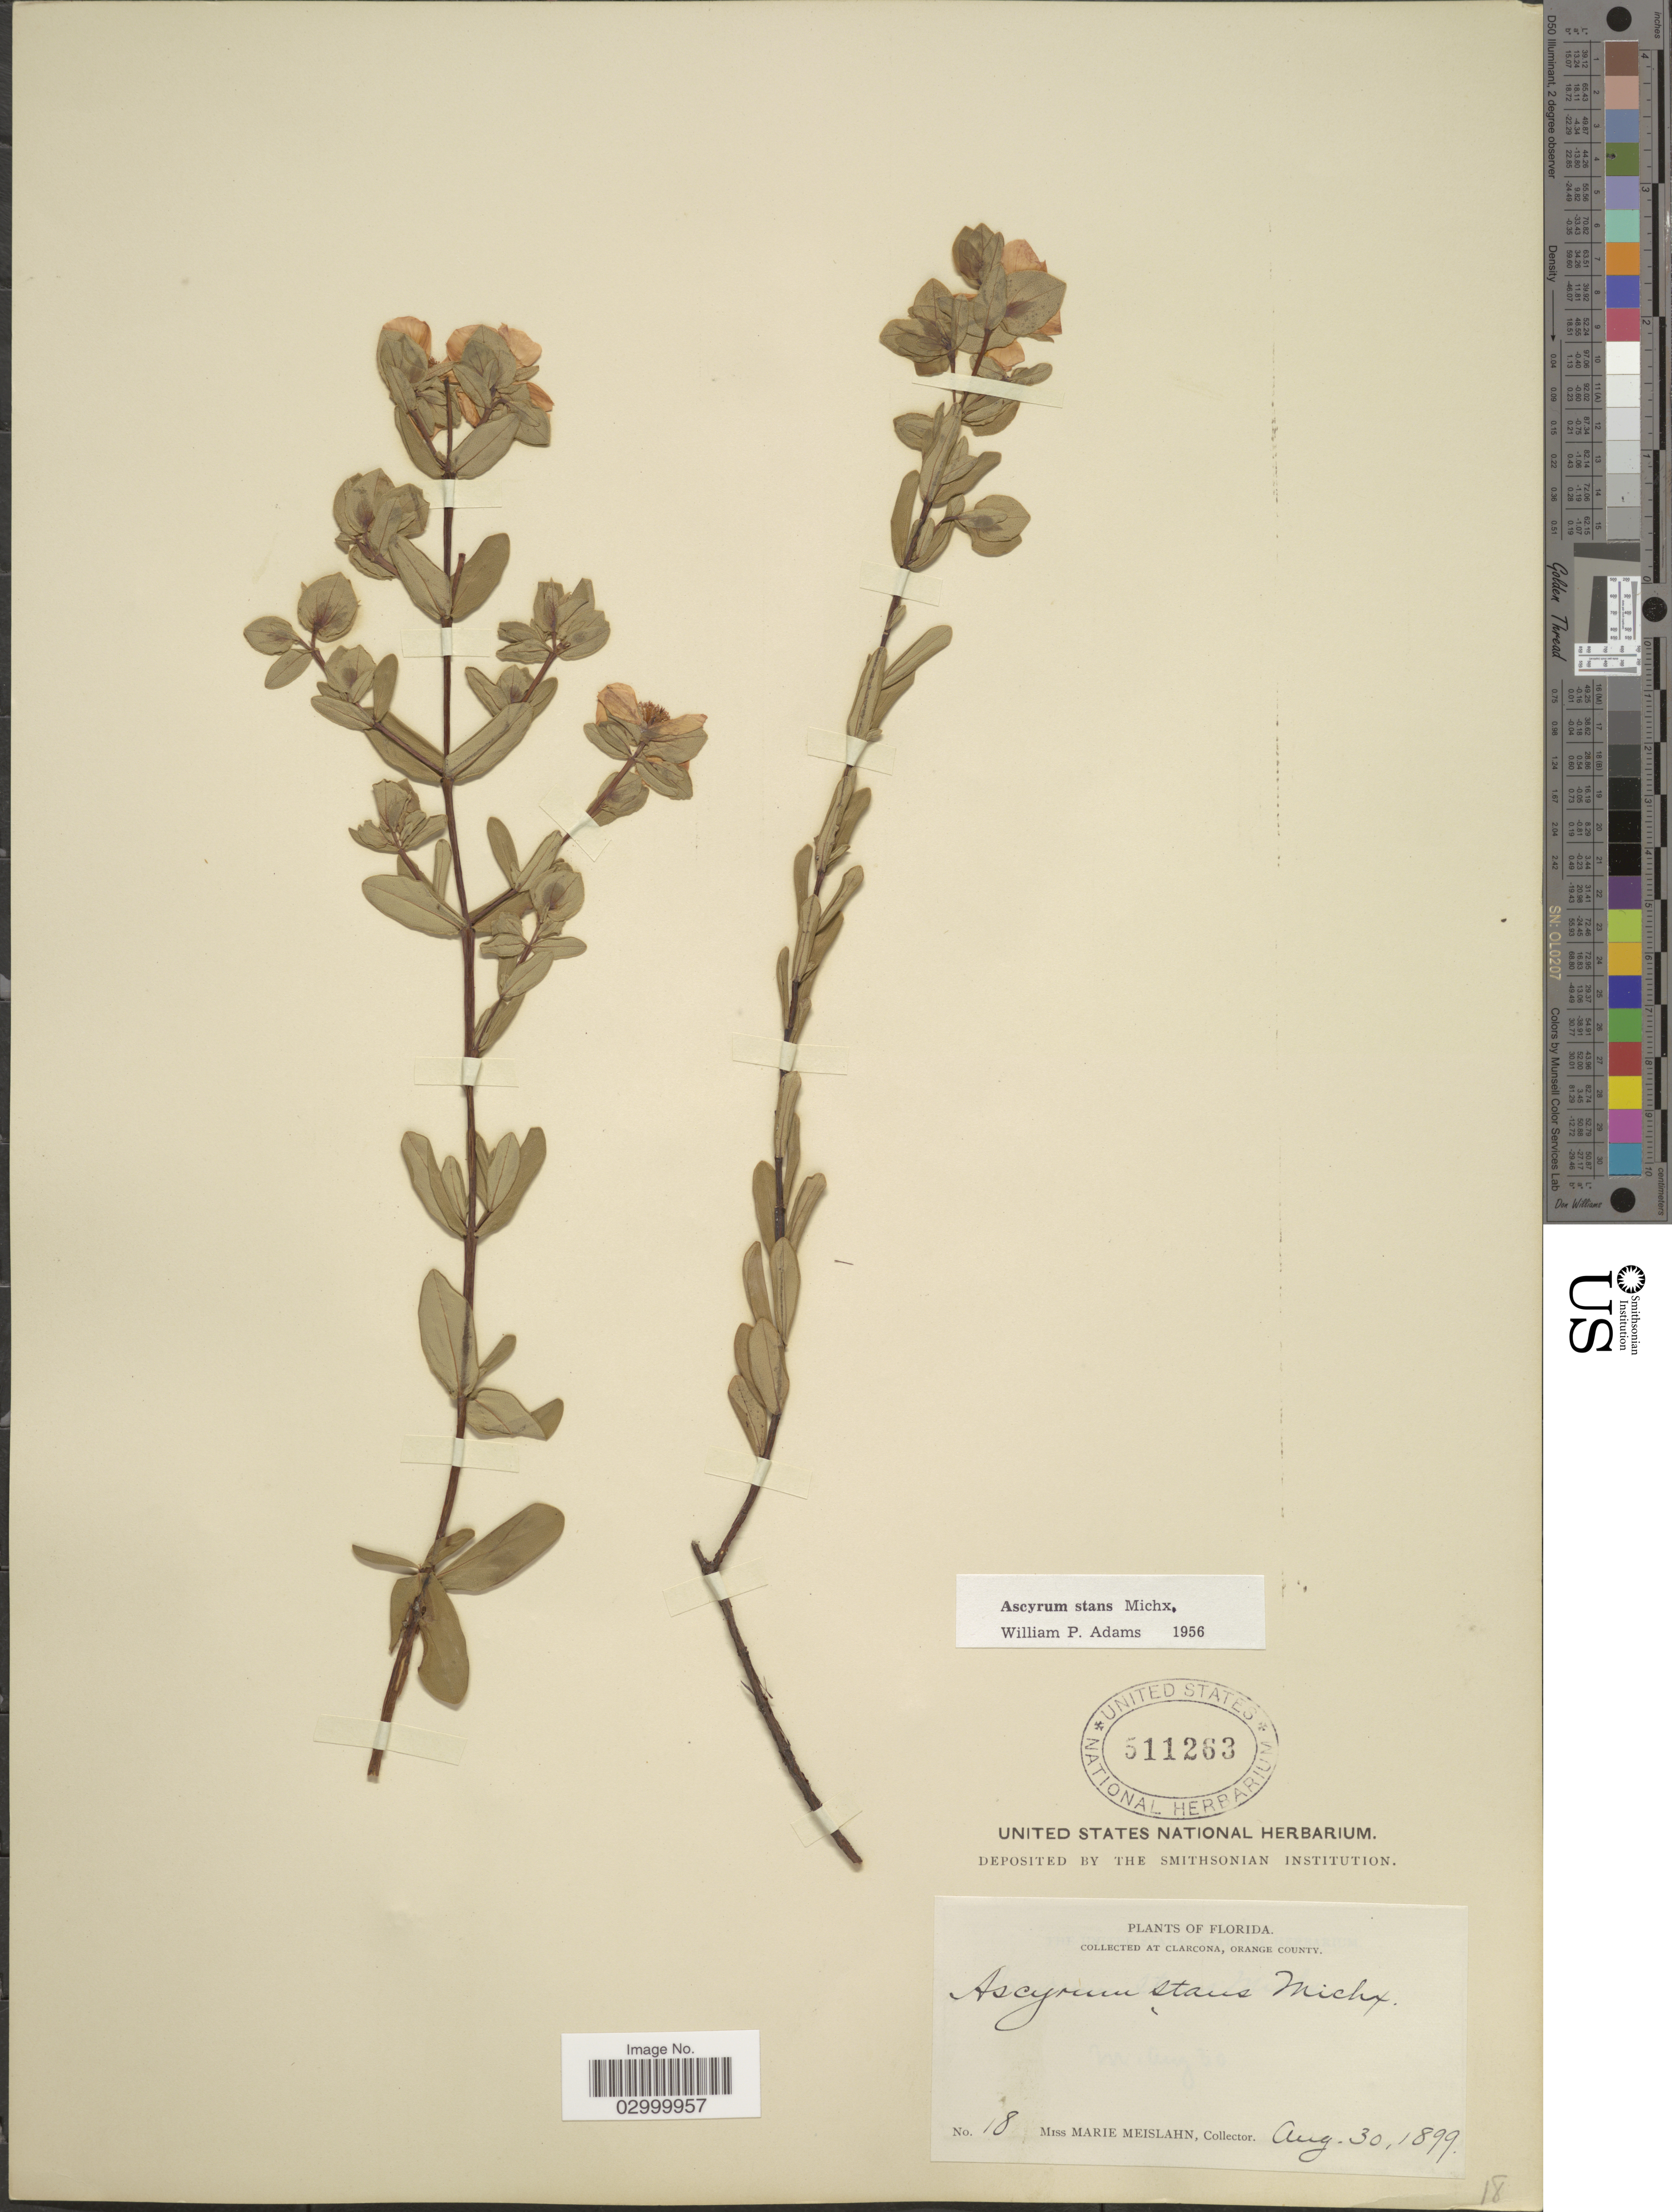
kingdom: Plantae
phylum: Tracheophyta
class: Magnoliopsida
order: Malpighiales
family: Hypericaceae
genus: Hypericum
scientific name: Hypericum crux-andreae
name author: (L.) Crantz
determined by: Strong, Mark T., (BOT), Smithsonian Institution - National Museum of Natural History (UNITED STATES)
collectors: M. Meislahn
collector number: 18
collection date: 1899-08-30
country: United States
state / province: Florida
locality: At Clarcona, Orange County.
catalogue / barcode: US 511263